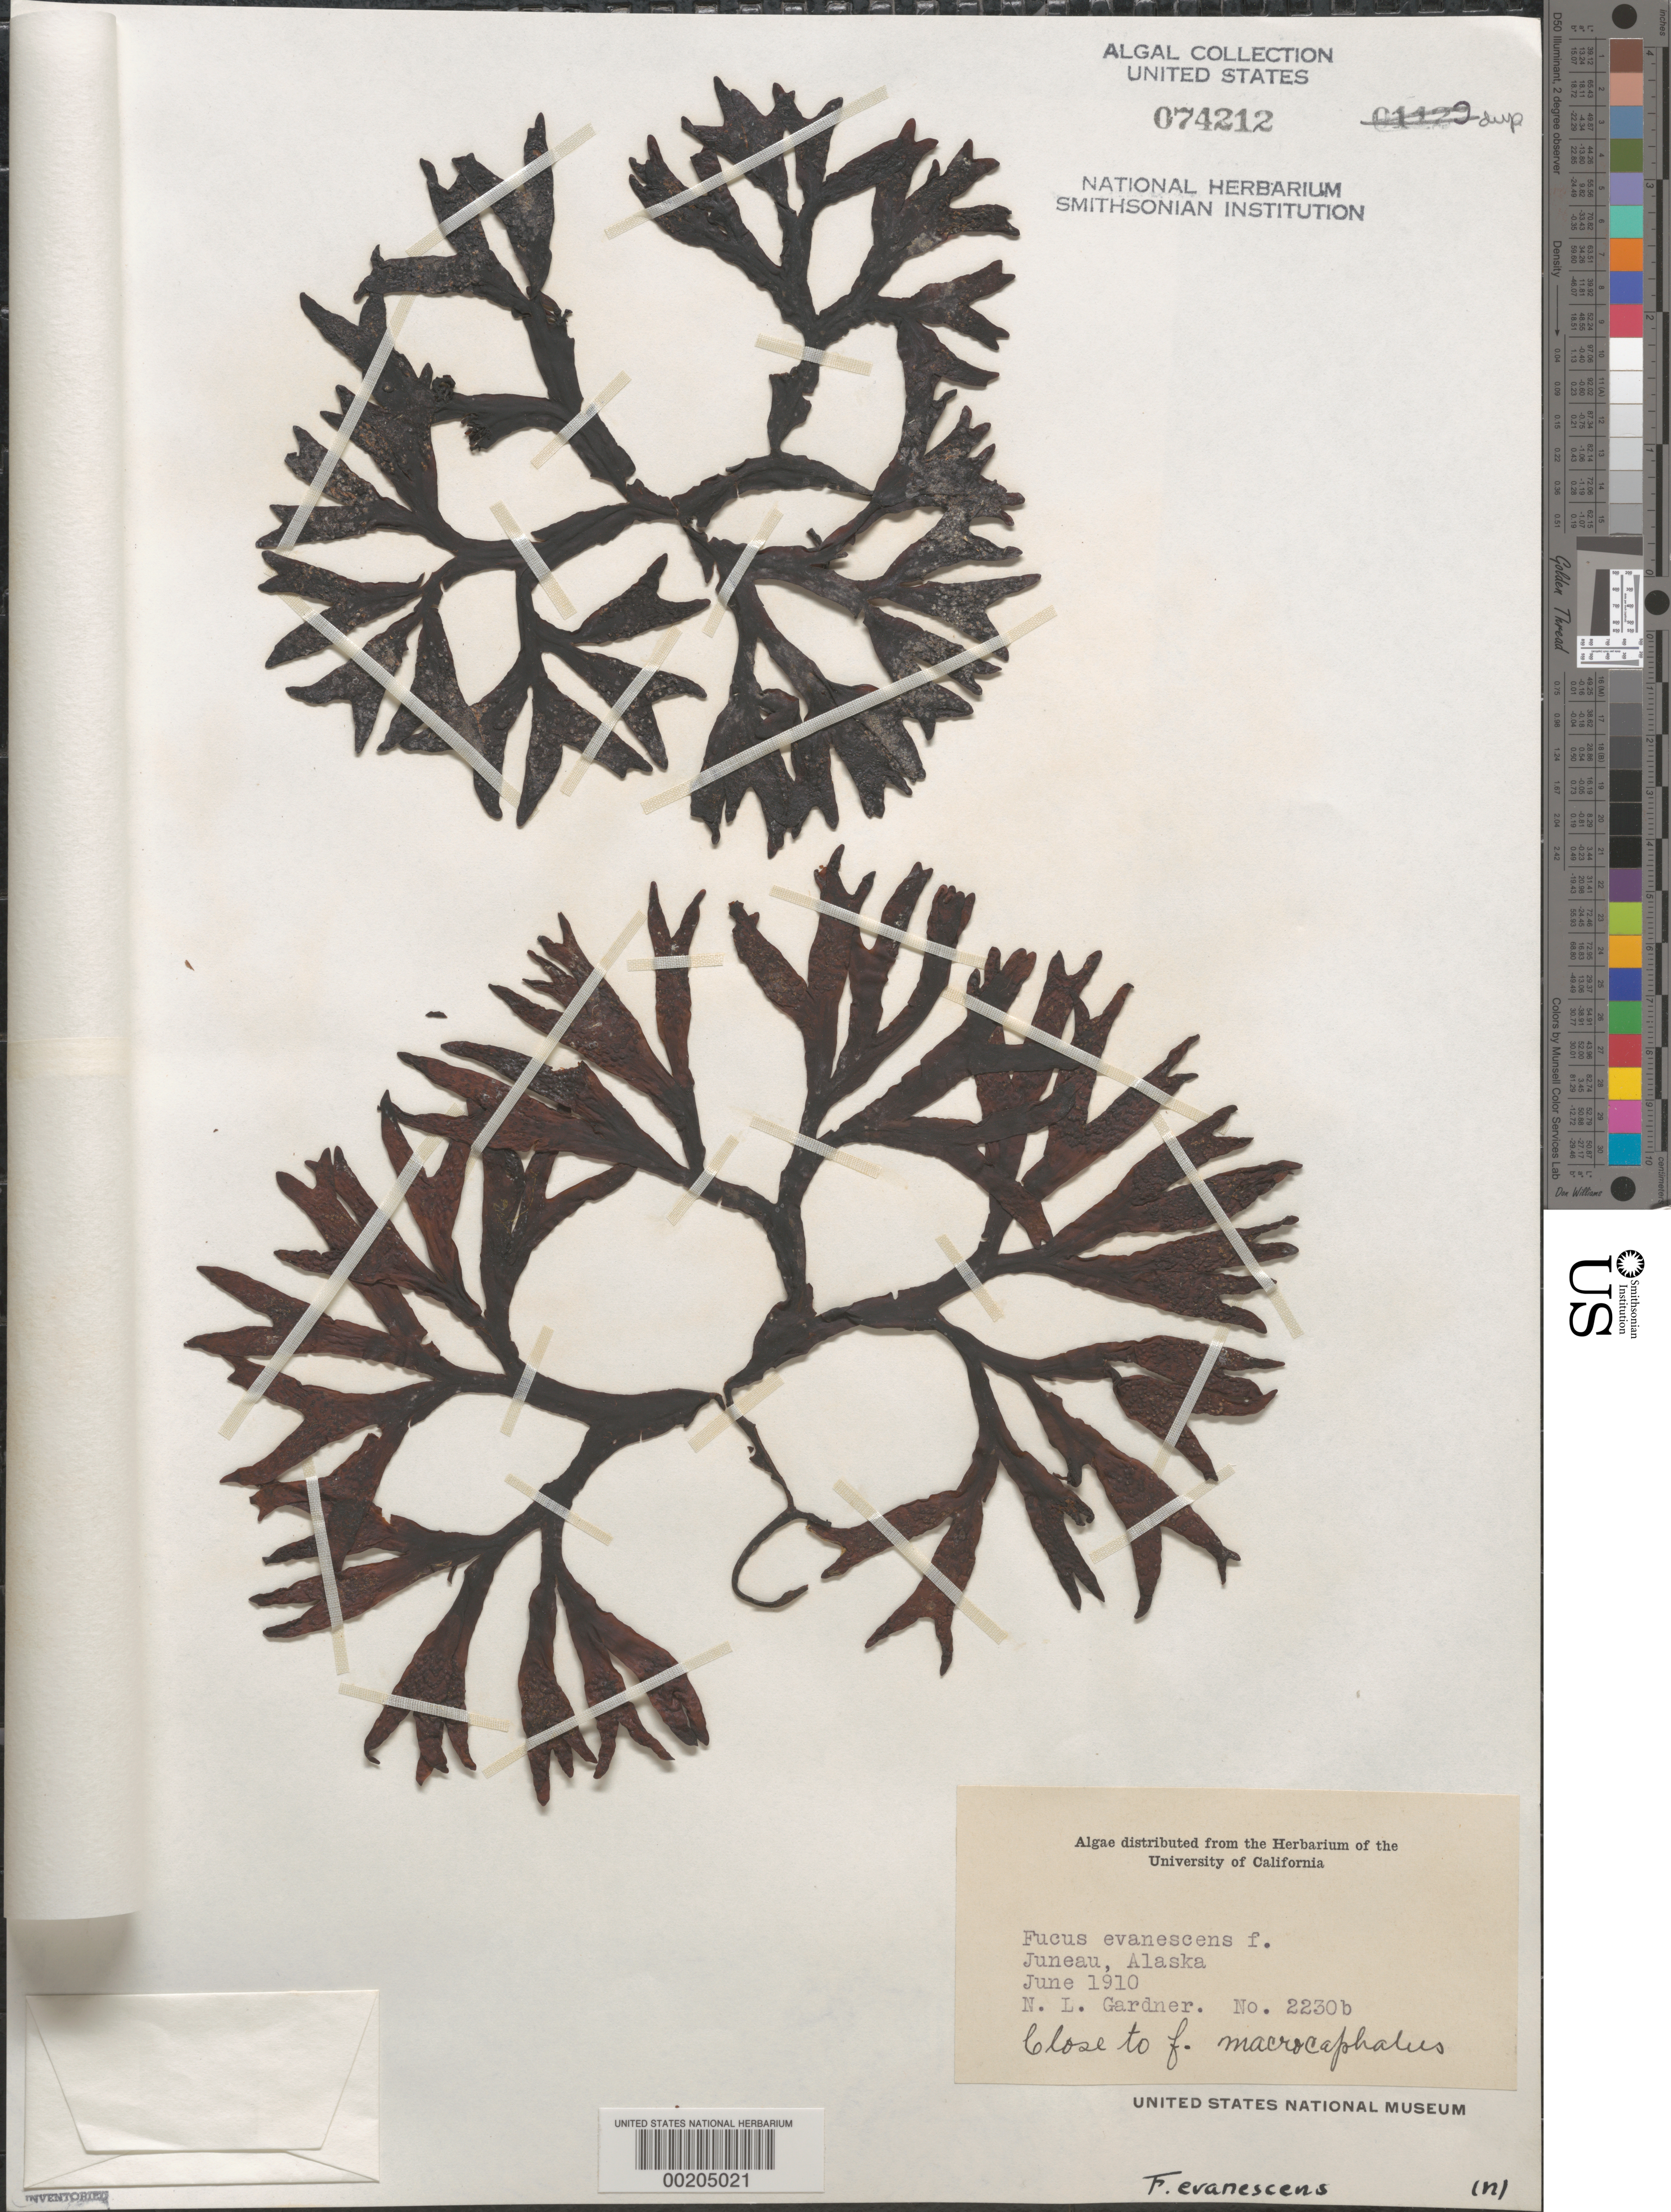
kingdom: Chromista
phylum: Ochrophyta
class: Phaeophyceae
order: Fucales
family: Fucaceae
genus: Fucus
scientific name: Fucus distichus subsp. evanescens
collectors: N. Gardner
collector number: NLG 2230b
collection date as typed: Jun 1910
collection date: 1910-06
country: United States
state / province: Alaska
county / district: Juneau Division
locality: Juneau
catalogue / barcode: US 74212